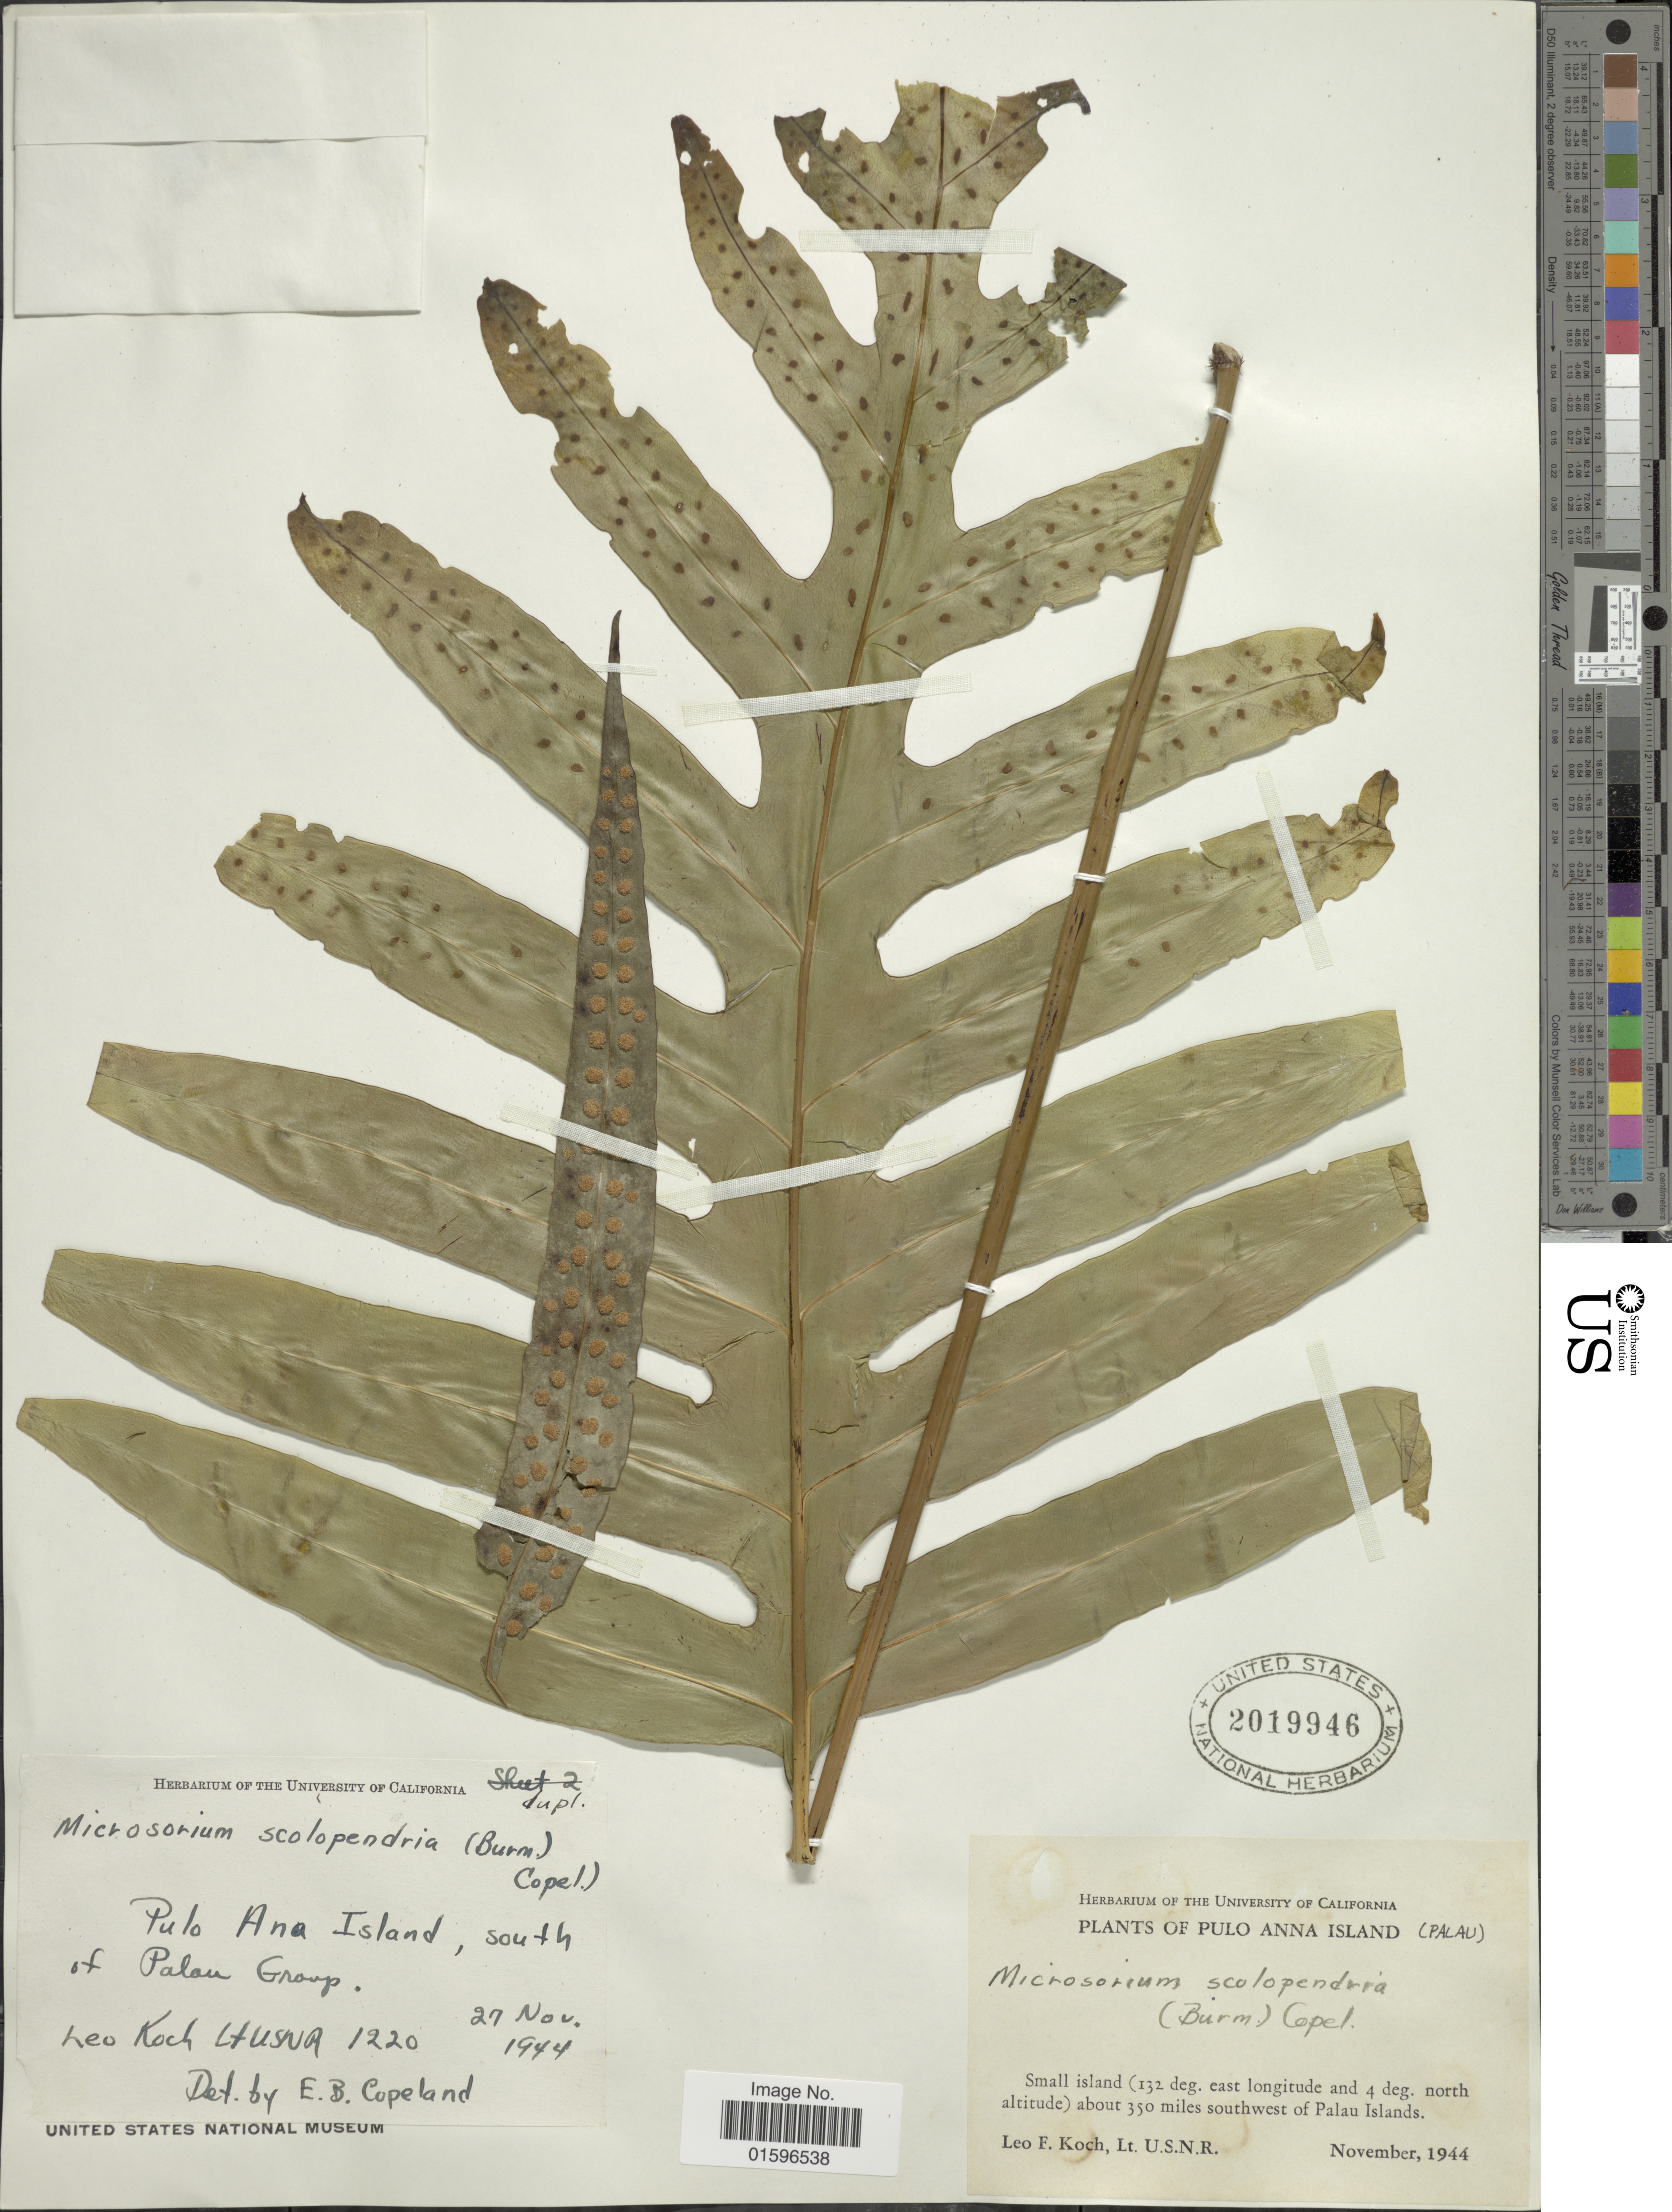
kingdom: Plantae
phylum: Tracheophyta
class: Polypodiopsida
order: Polypodiales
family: Polypodiaceae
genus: Polypodium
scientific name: Polypodium scolopendria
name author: Burm. f.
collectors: L. F. Koch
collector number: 1220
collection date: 1944-11-27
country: Palau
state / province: Belau Outliers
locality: Pulo Anna Island (Palau). Small island about 350 miles southwest of Palau Island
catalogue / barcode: US 2019946